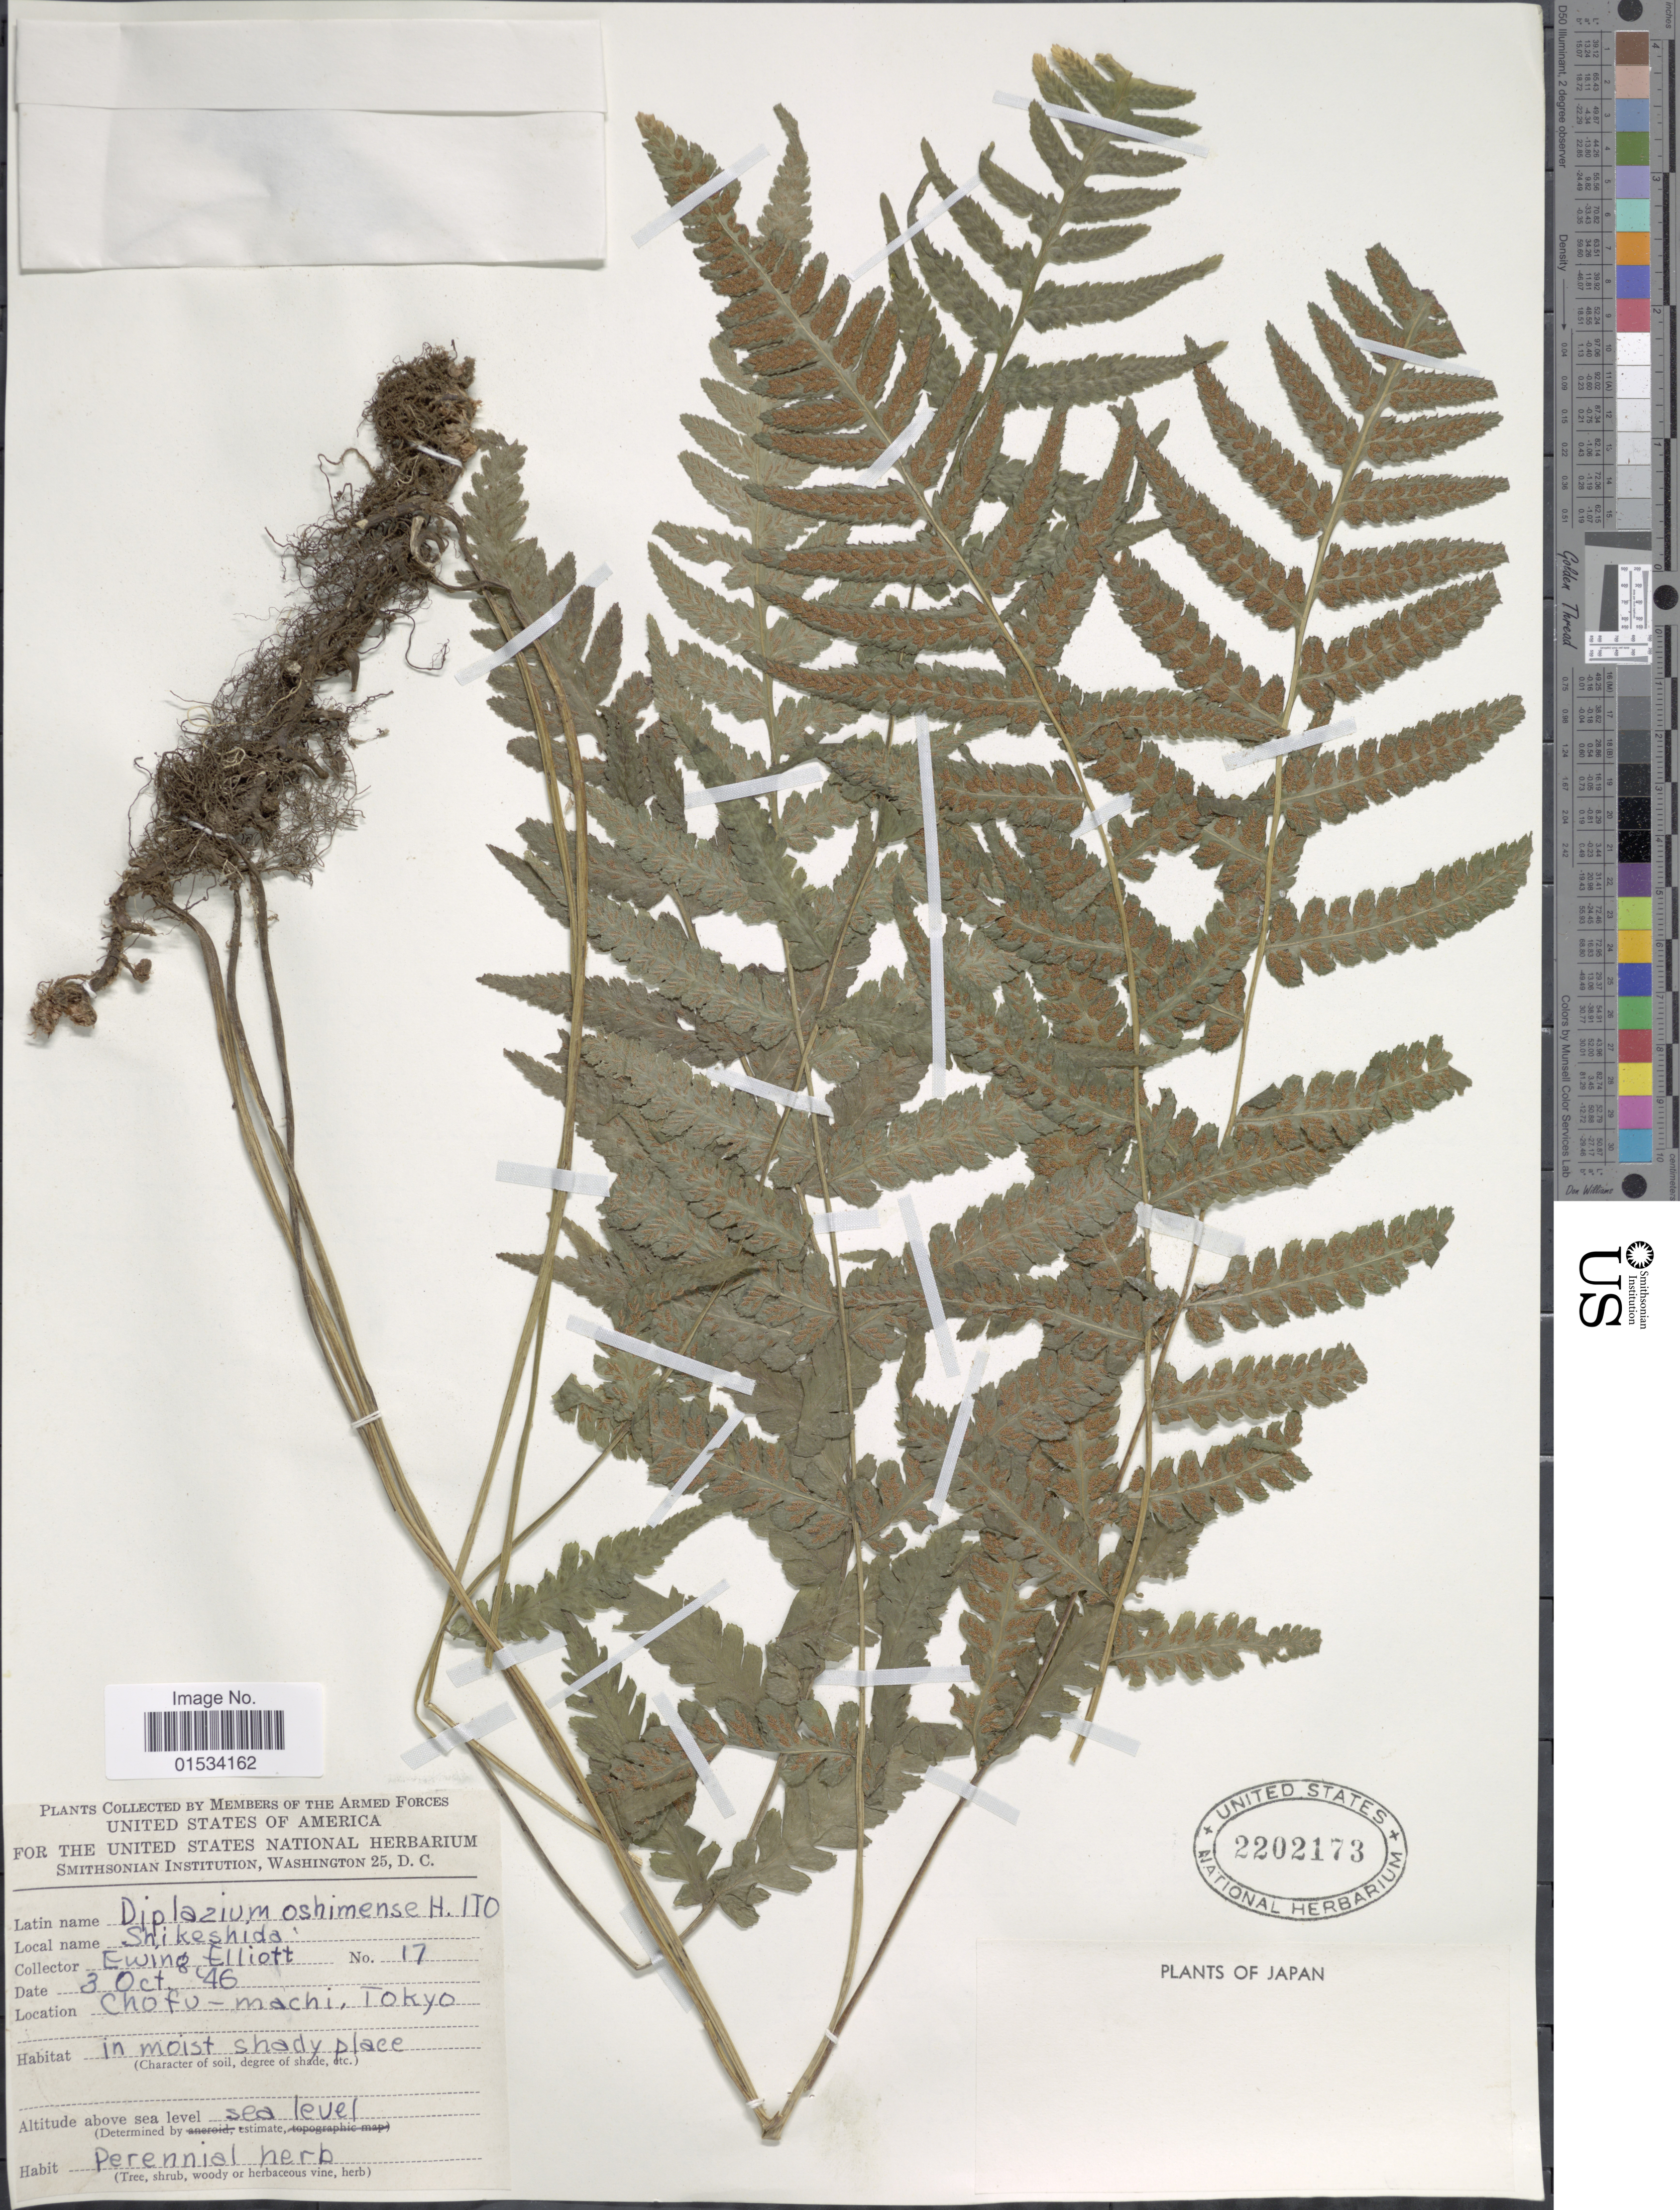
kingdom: Plantae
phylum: Tracheophyta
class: Polypodiopsida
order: Polypodiales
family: Athyriaceae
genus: Diplazium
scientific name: Diplazium oshimense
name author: H. Itô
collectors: E. Elliot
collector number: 17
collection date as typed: Transcribed d/m/y: 3/10/46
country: Japan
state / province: Tokyo, Federal City of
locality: Chofu-machi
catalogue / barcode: US 2202173